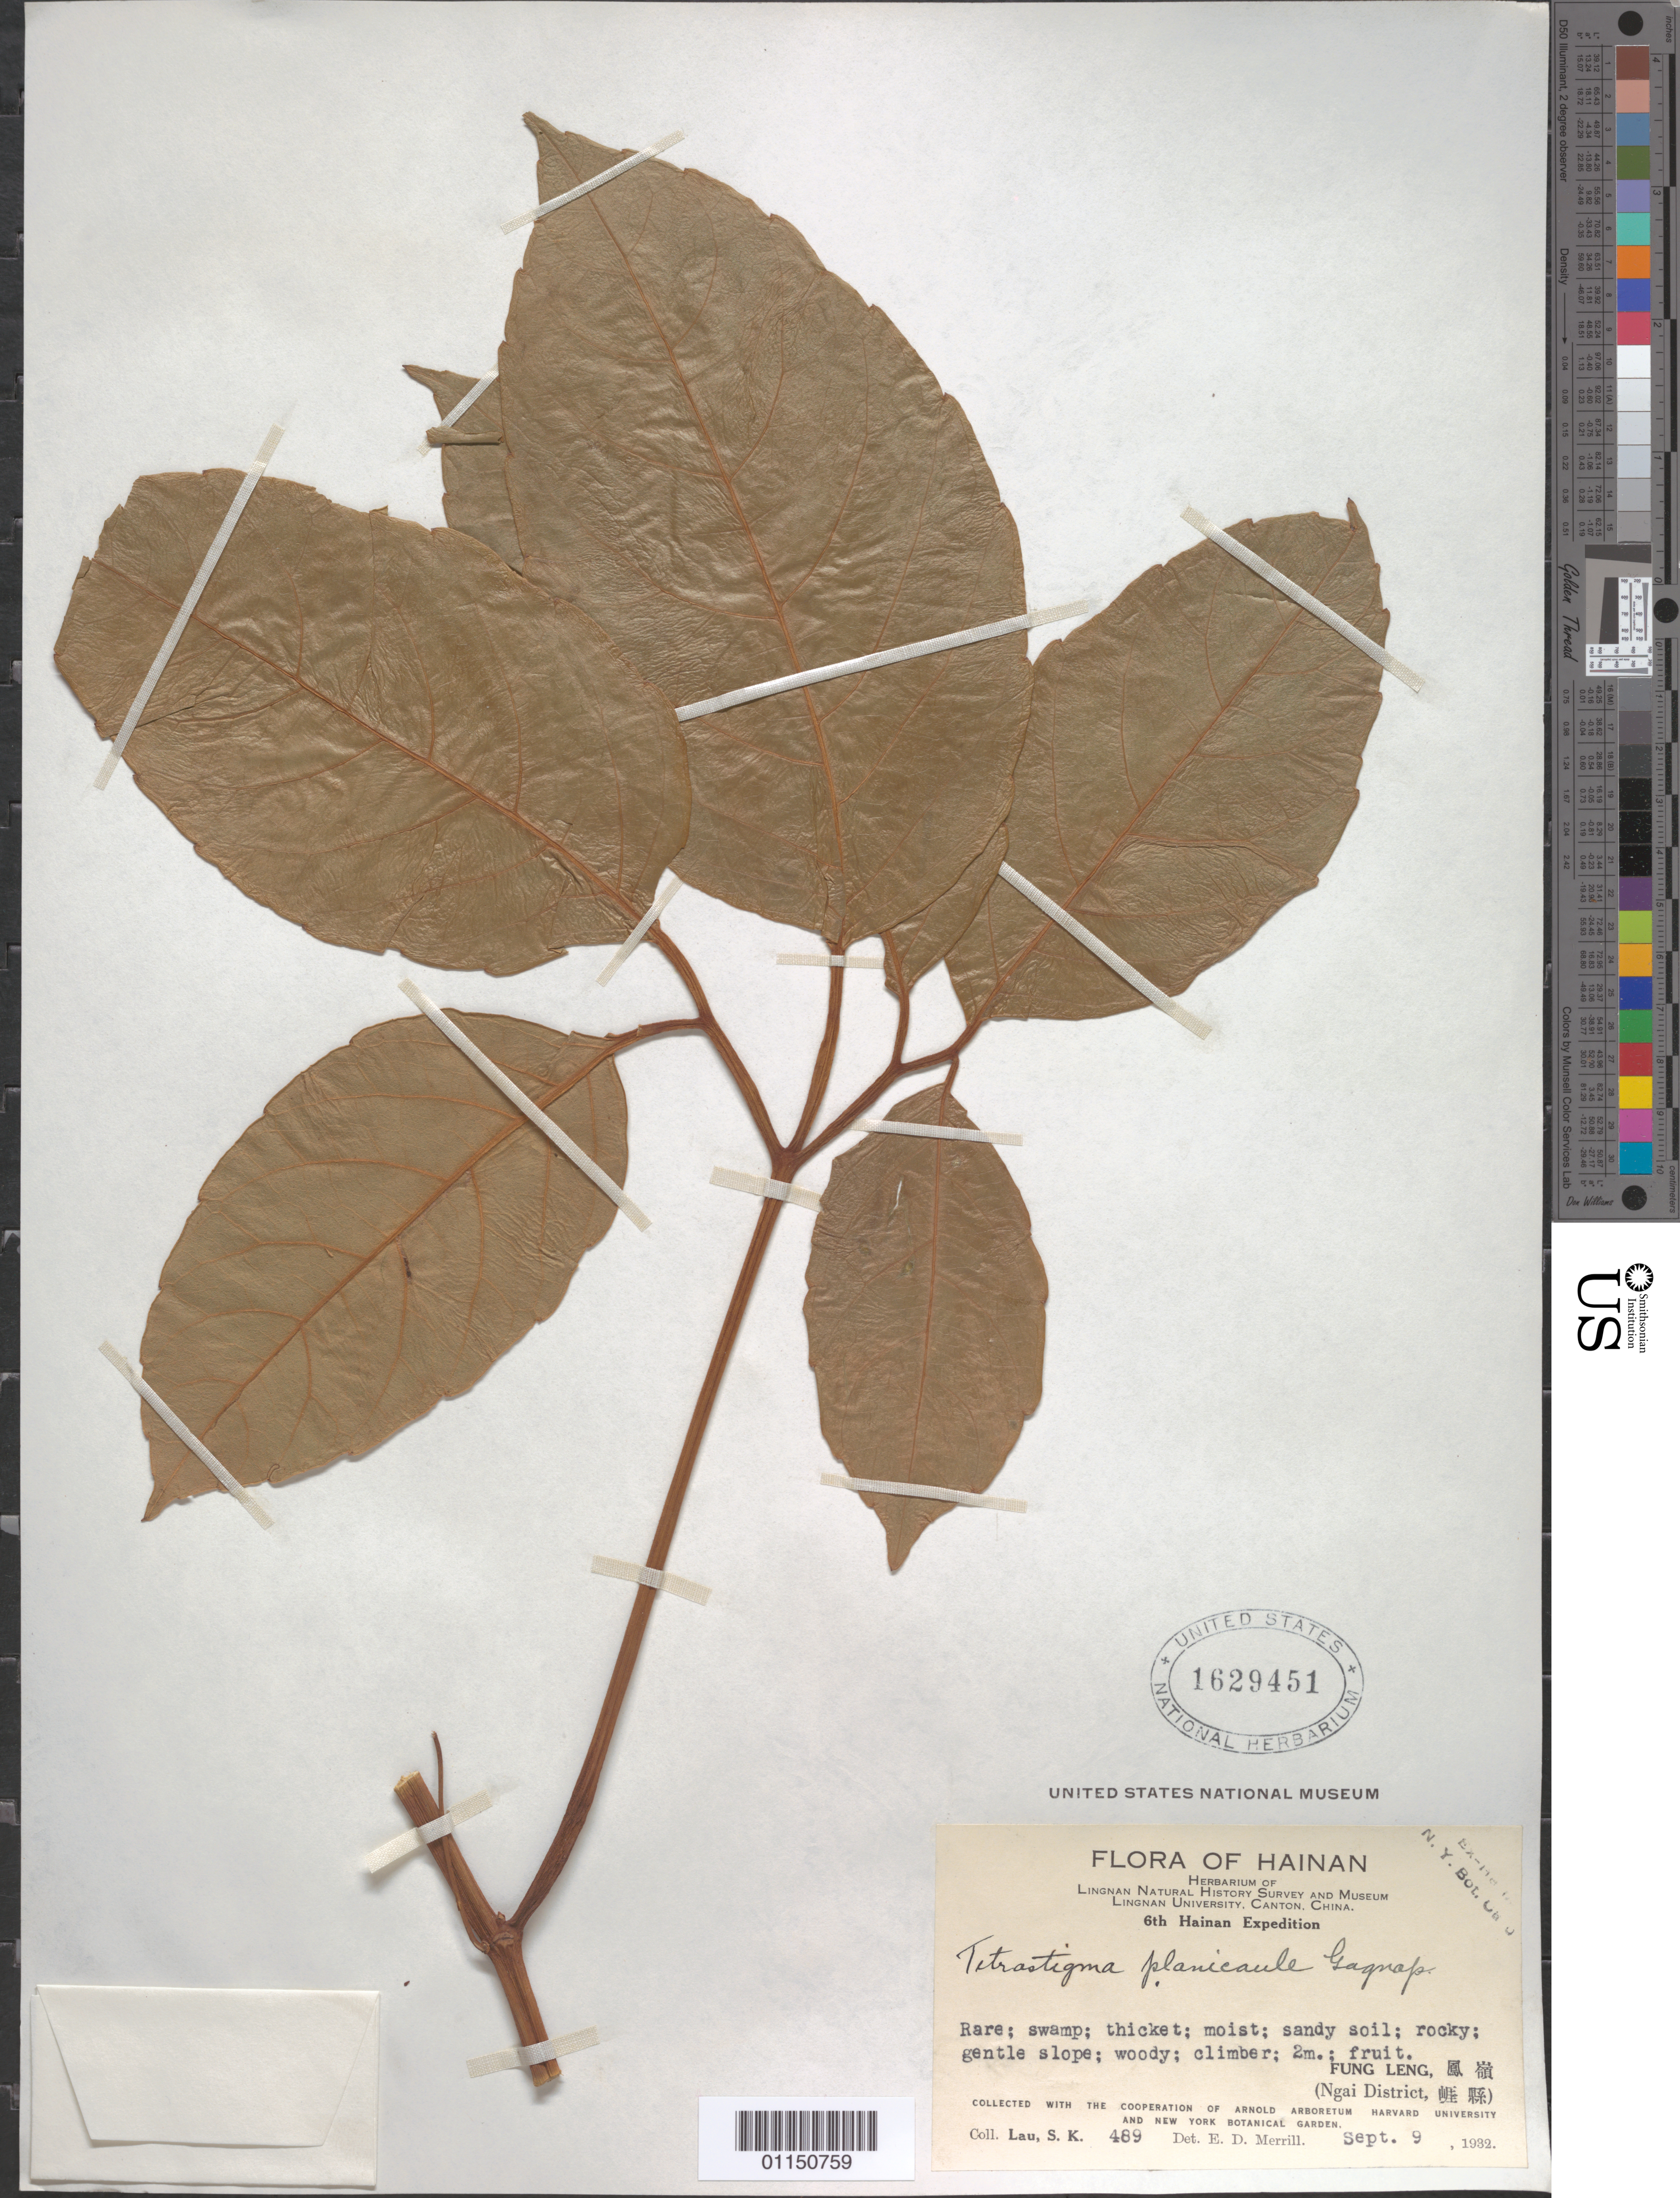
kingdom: Plantae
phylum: Tracheophyta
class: Magnoliopsida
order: Vitales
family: Vitaceae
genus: Tetrastigma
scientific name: Tetrastigma planicaule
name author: (W. Hook.) Gagnep.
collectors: S. K. Lau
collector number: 489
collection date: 1932-09-09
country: China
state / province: Hainan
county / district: Ngai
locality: Fung Leng.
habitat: Rare; swamp; dry gentle slope, sandy, rocky, thicket, moist, climber.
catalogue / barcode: US 1629451